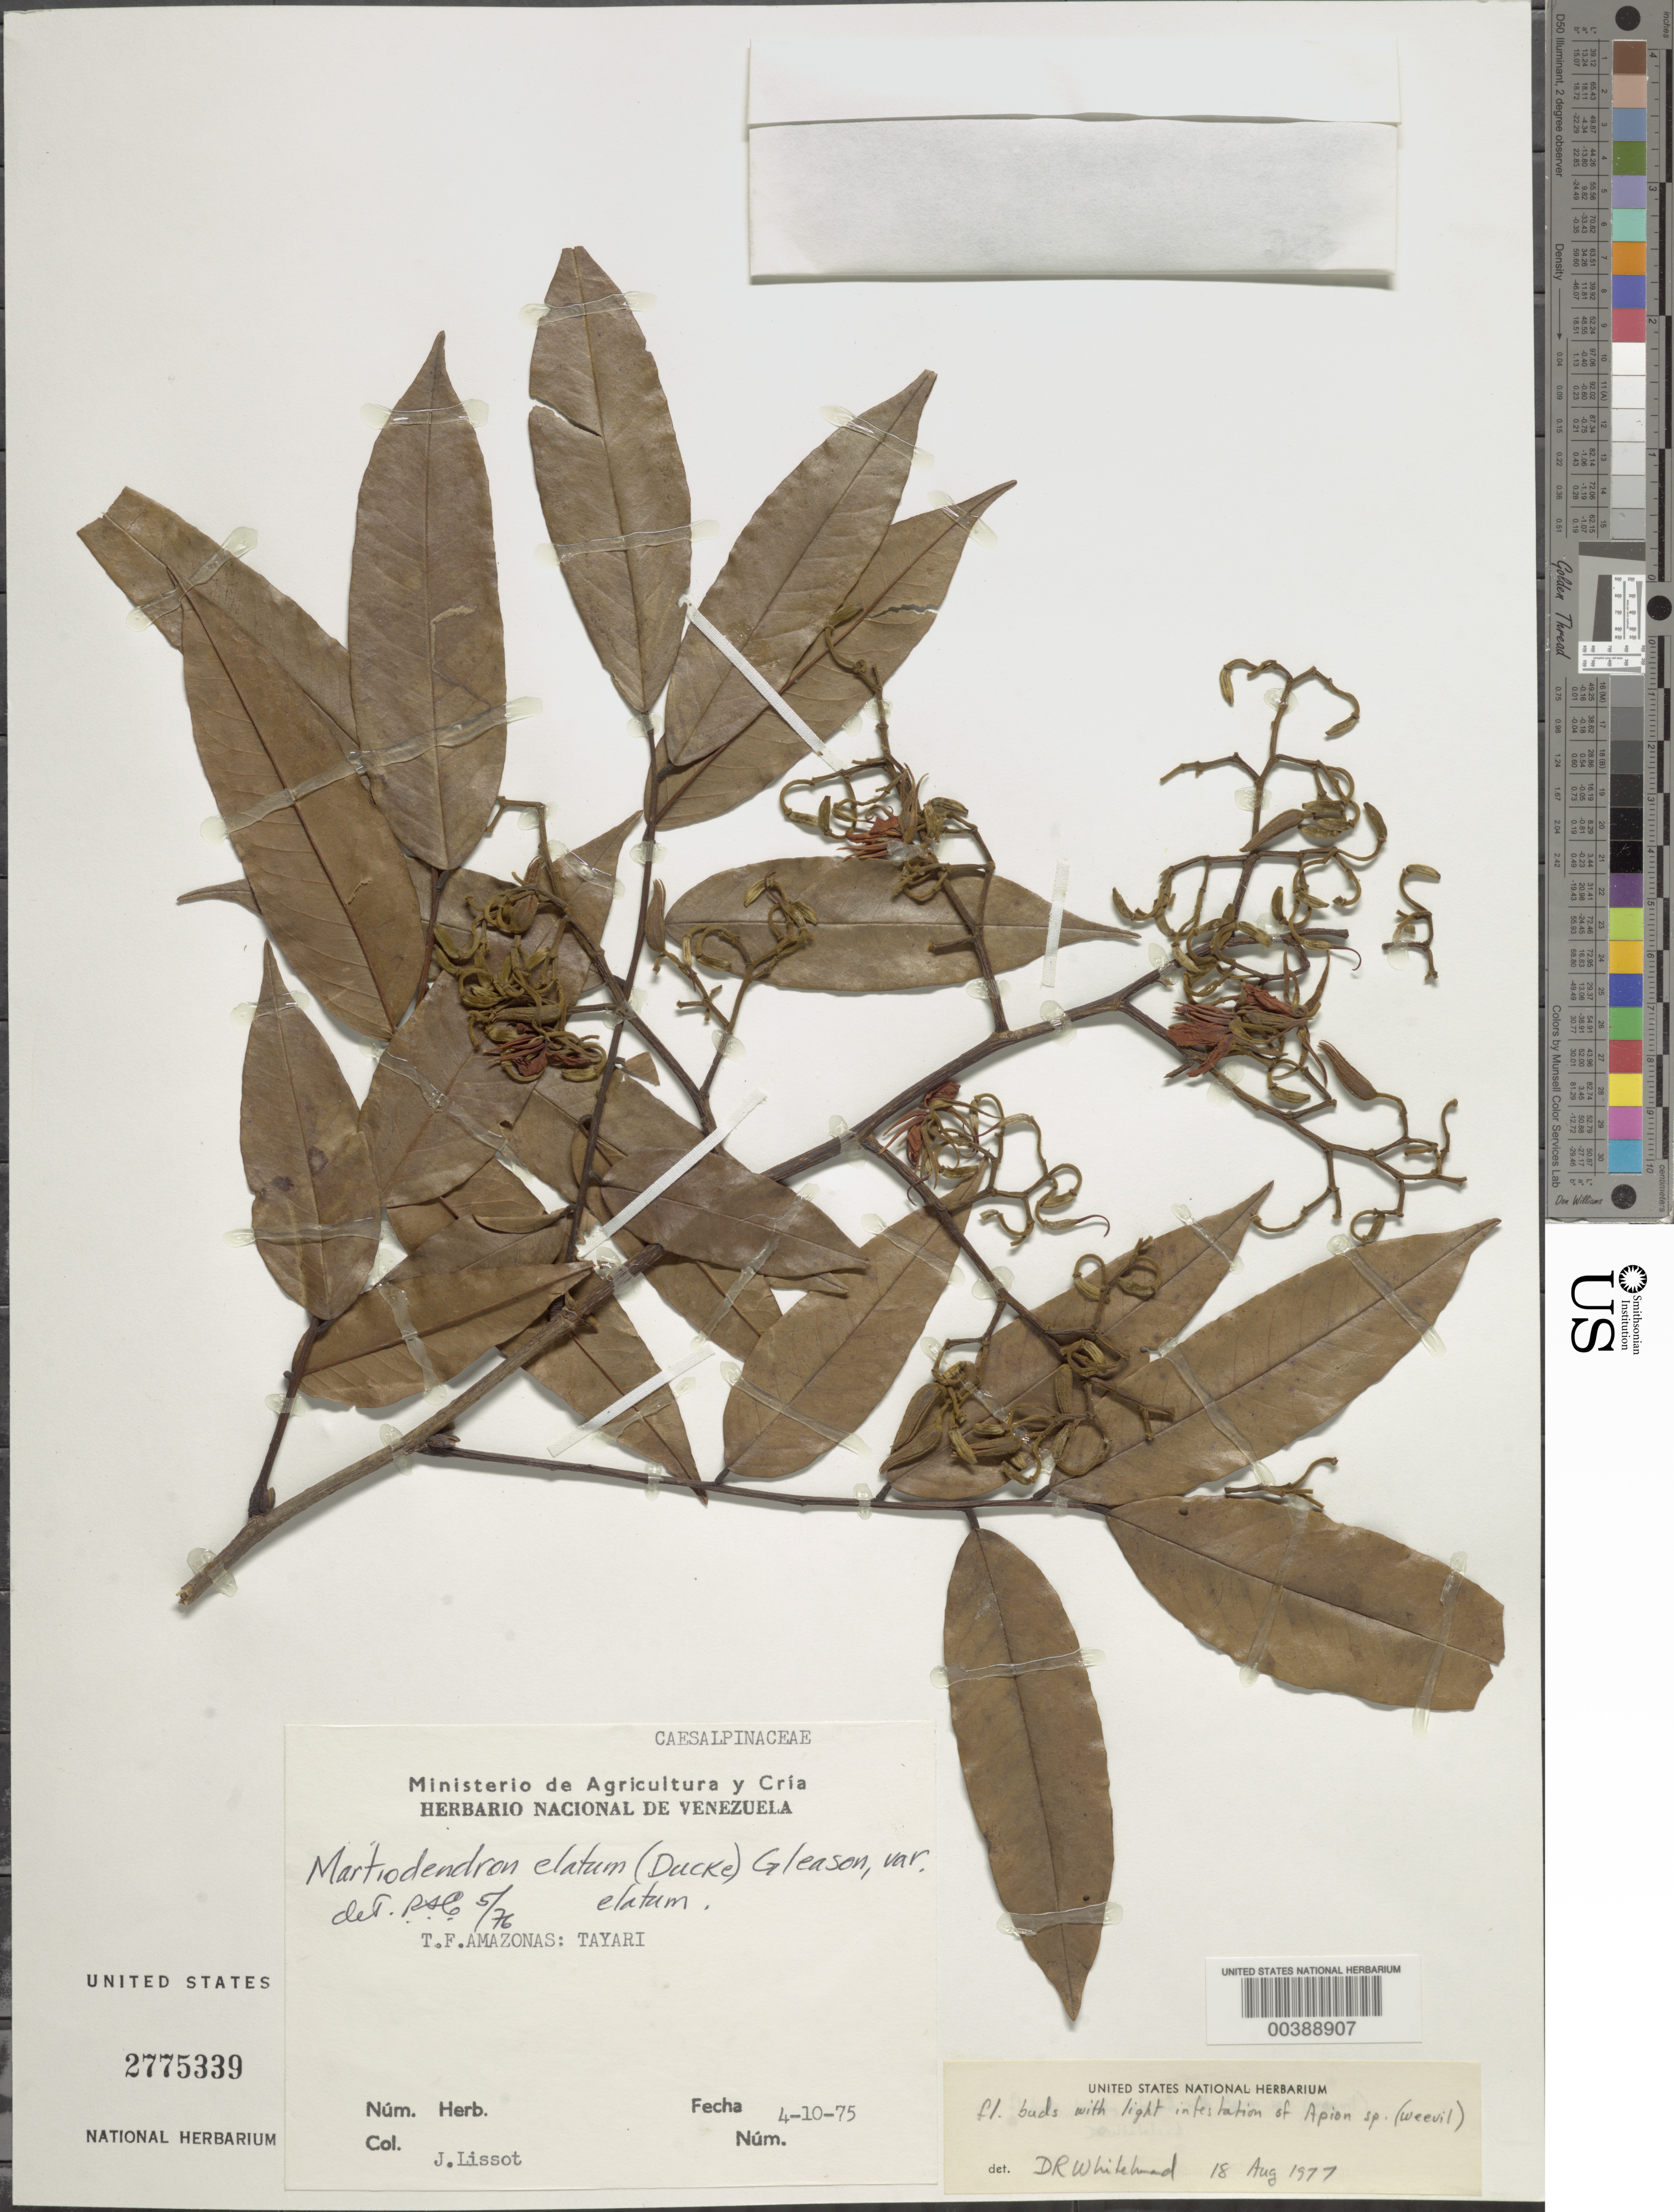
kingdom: Plantae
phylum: Tracheophyta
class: Magnoliopsida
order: Fabales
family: Fabaceae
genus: Martiodendron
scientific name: Martiodendron elatum var. elatum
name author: (Ducke) Gleason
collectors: J. Lissot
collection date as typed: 04 Oct 1975 or 10 Apr 1975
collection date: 1975-04-10 or 1975-10-04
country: Venezuela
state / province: Amazonas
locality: Tayari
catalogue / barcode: US 2775339